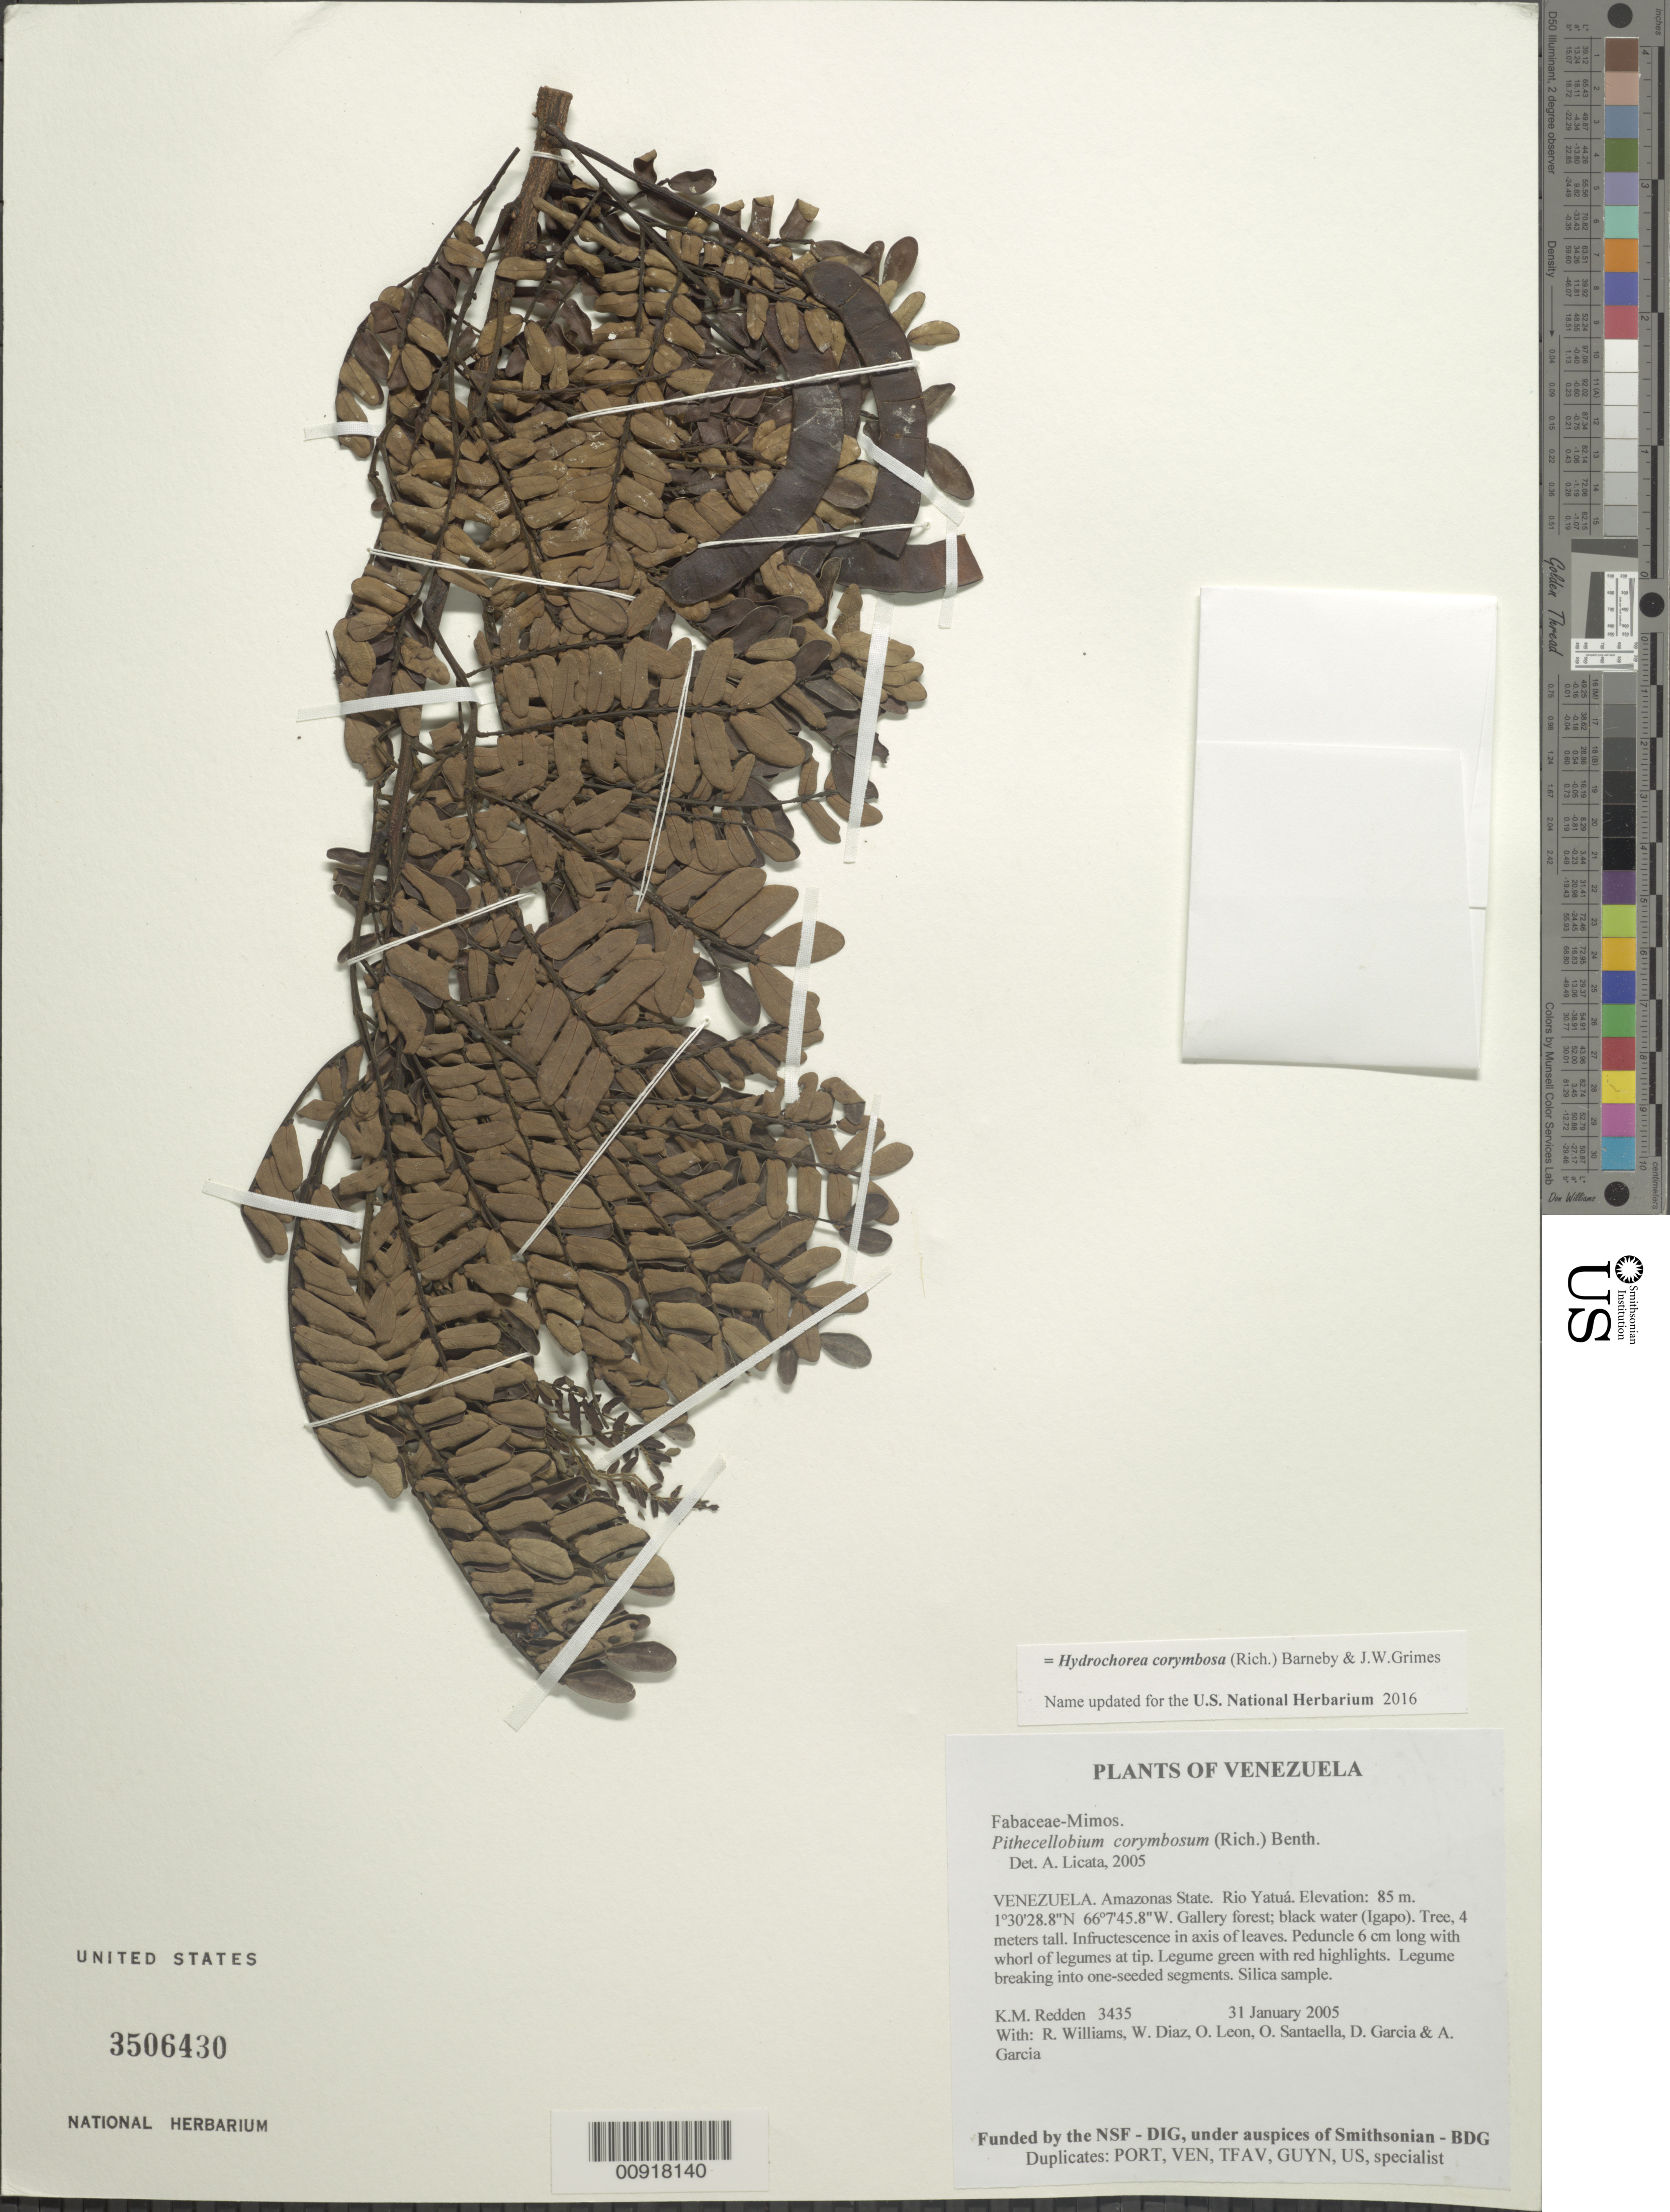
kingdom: Plantae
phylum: Tracheophyta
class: Magnoliopsida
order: Fabales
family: Fabaceae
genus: Hydrochorea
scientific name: Hydrochorea corymbosa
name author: (Rich.) Barneby & J.W. Grimes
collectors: K. M. Redden, R. Williams, W. Díaz P., O. León, O. Santaella, D. Garcia & A. Garcia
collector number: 3435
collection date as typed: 31 January 2005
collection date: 2005-01-31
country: Venezuela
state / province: Amazonas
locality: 10 - Rio Yatuá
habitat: Gallery forest; black water (Igapo)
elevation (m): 85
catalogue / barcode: US 3506430